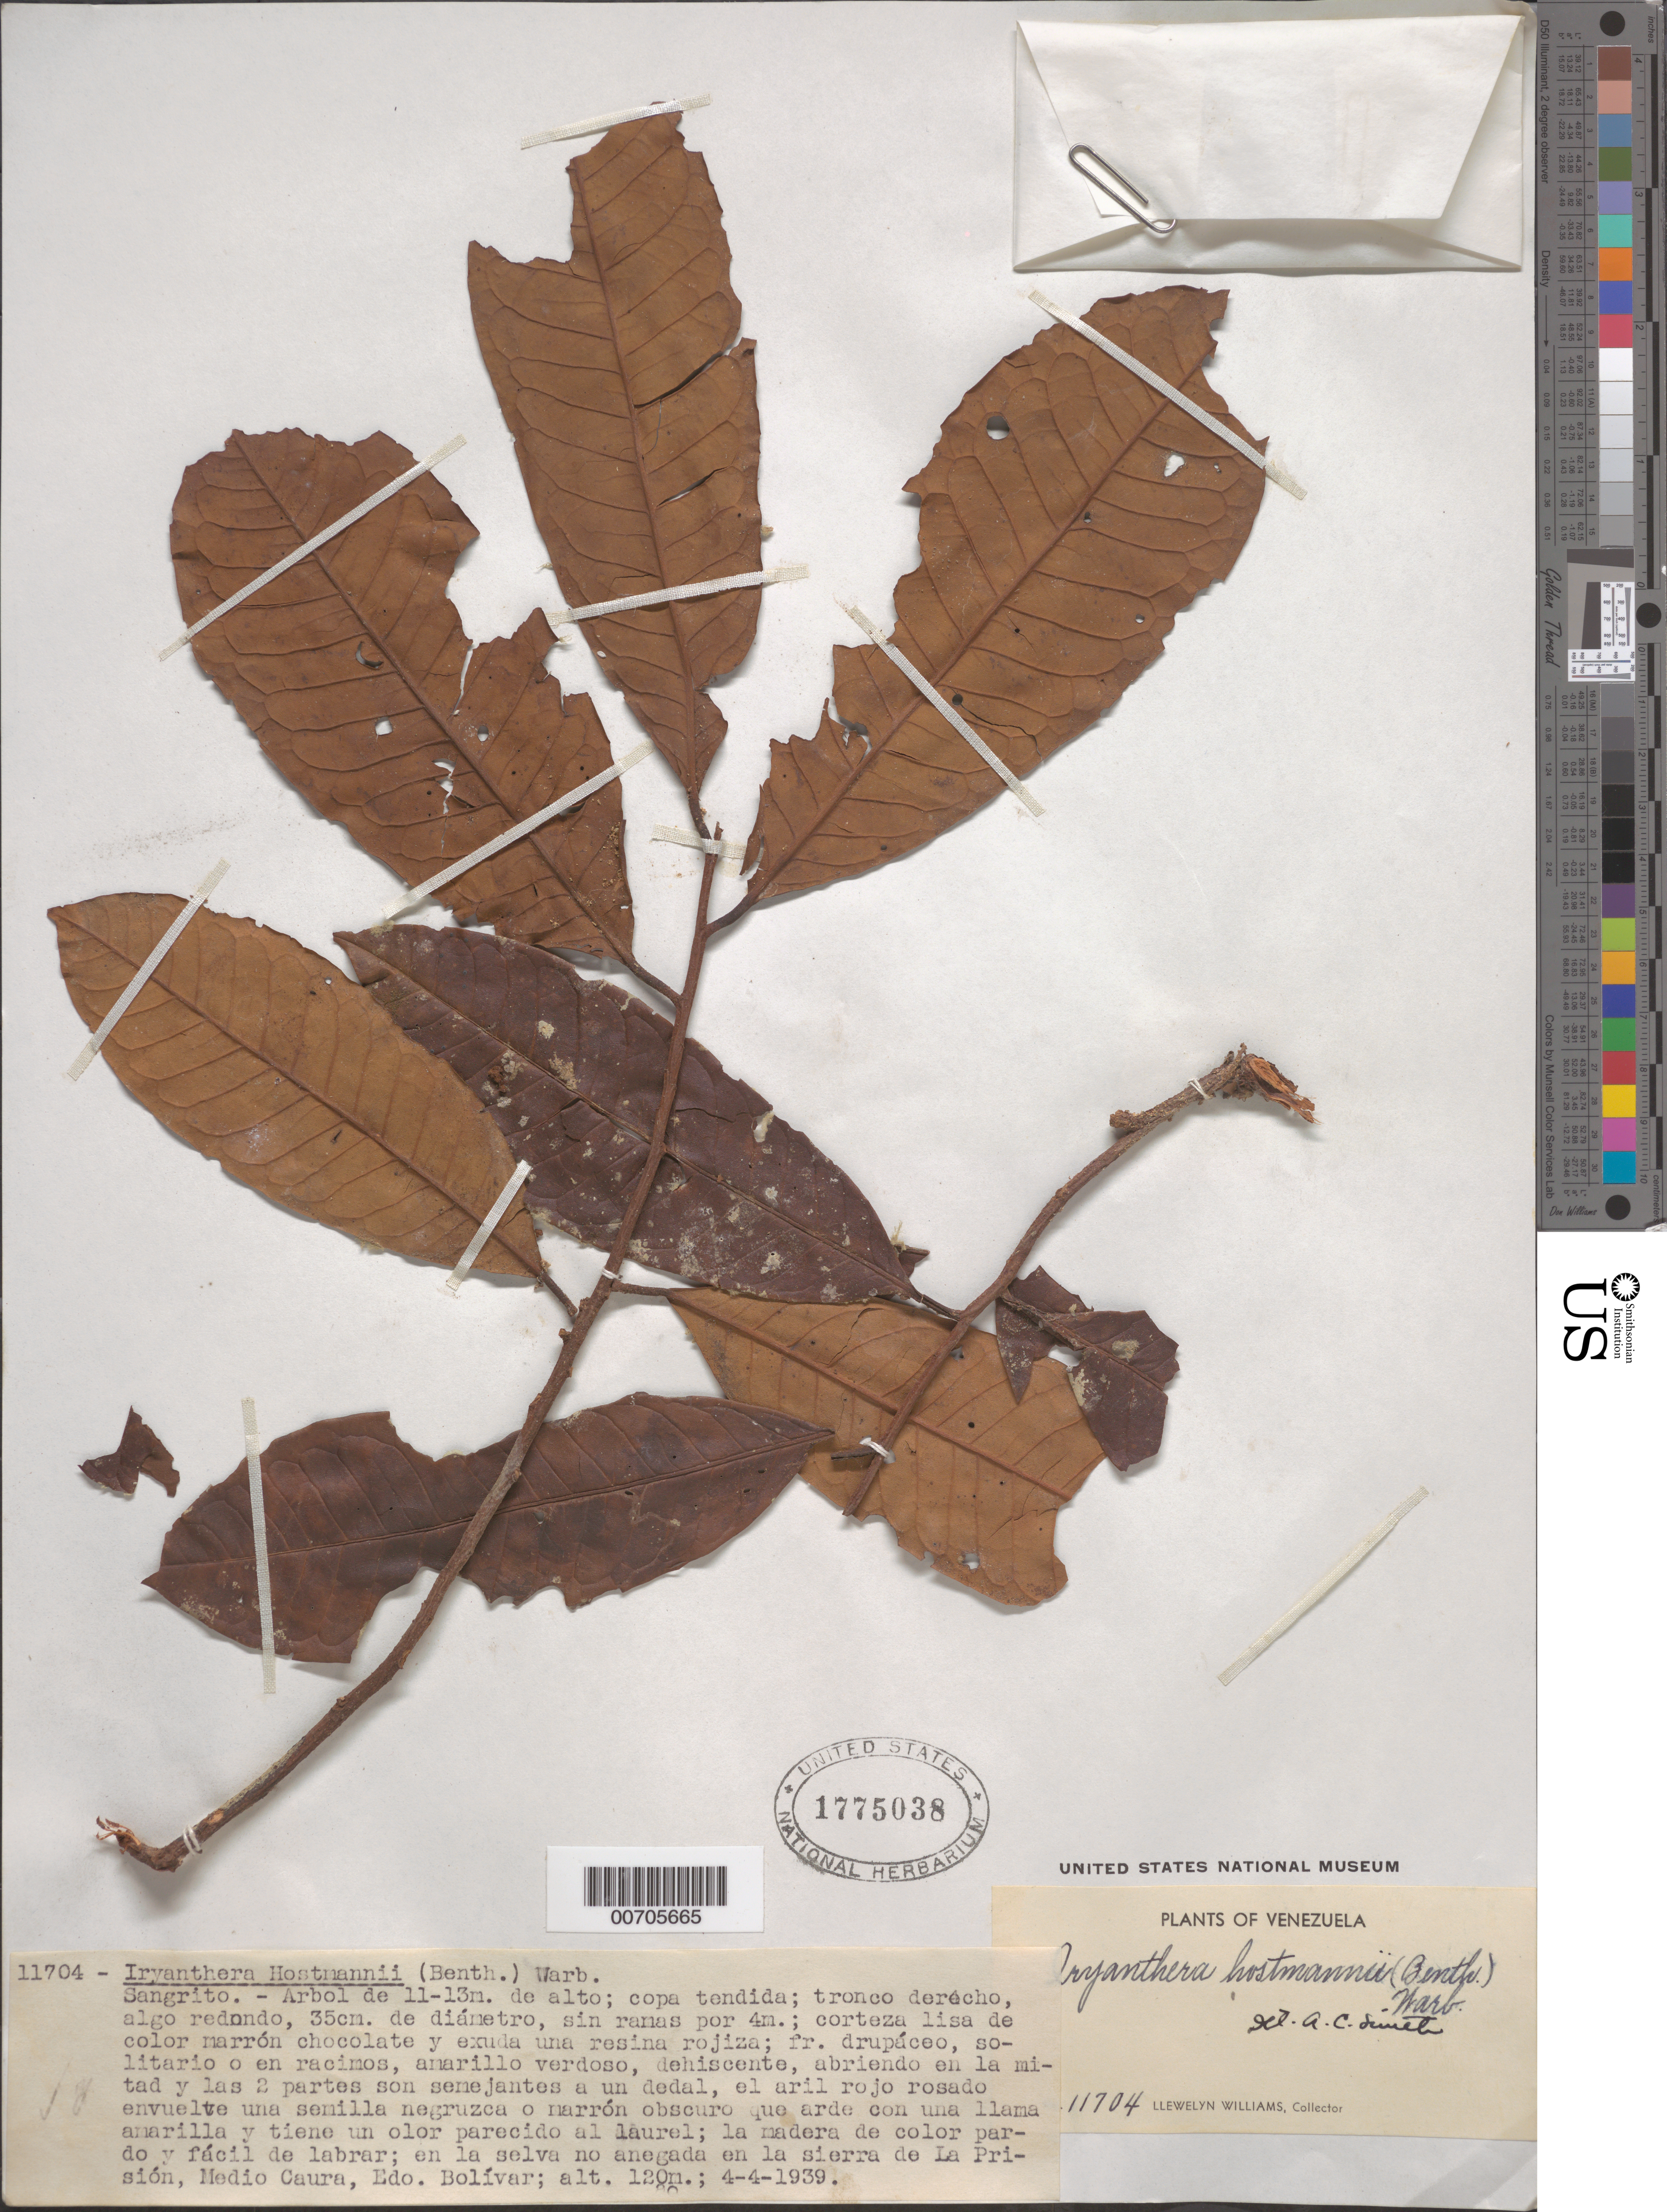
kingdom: Plantae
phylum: Tracheophyta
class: Magnoliopsida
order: Magnoliales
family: Myristicaceae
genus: Iryanthera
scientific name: Iryanthera hostmannii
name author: (Benth.) Warb.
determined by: Smith, A. C.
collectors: Ll. Williams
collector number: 11704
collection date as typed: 4-Apr-39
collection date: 1939-04-04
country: Venezuela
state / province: Bolívar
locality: La Prisión, Medio Caura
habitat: Selva no anegada en la sierra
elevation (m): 120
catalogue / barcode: US 1775038